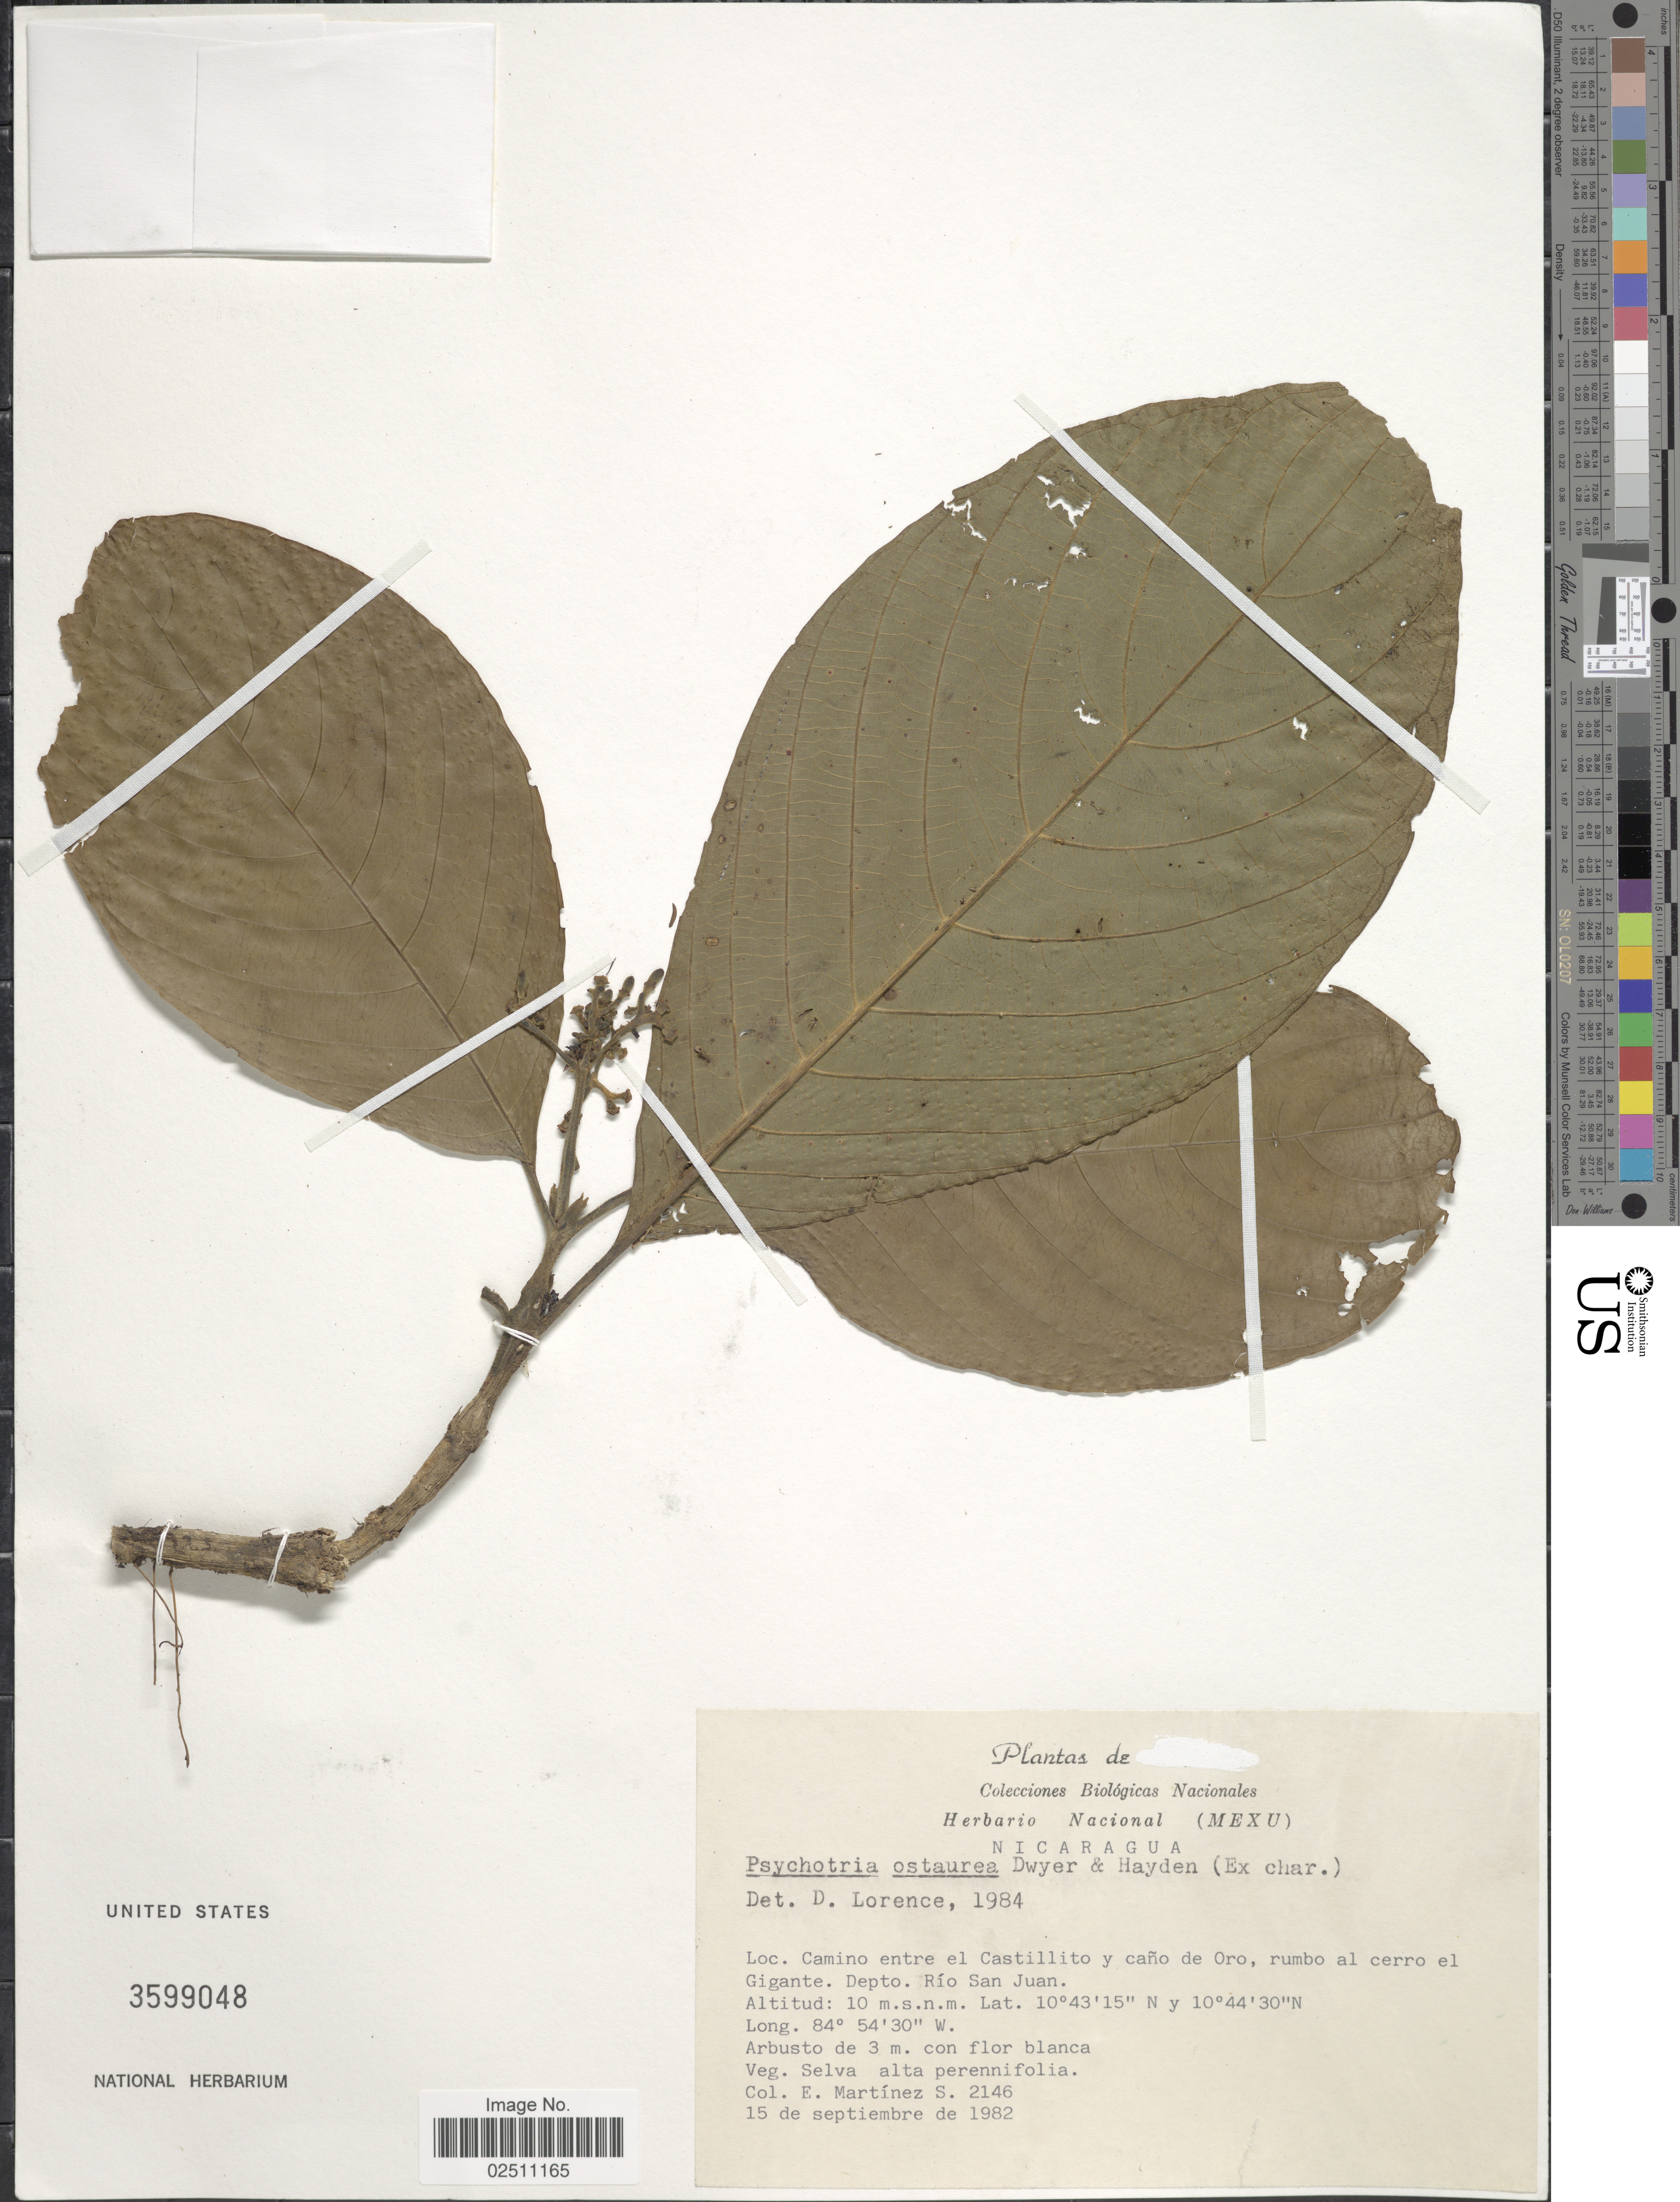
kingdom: Plantae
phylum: Tracheophyta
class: Magnoliopsida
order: Gentianales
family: Rubiaceae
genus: Psychotria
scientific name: Psychotria ostaurea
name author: Dwyer & M.V. Hayden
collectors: E. M. Martínez S.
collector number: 2146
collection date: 1982-09-15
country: Nicaragua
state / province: Rio San Juan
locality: Camino entre el Castillo y cano de Oro, rumbo al cerro el Gigante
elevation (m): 10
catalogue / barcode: US 3599048